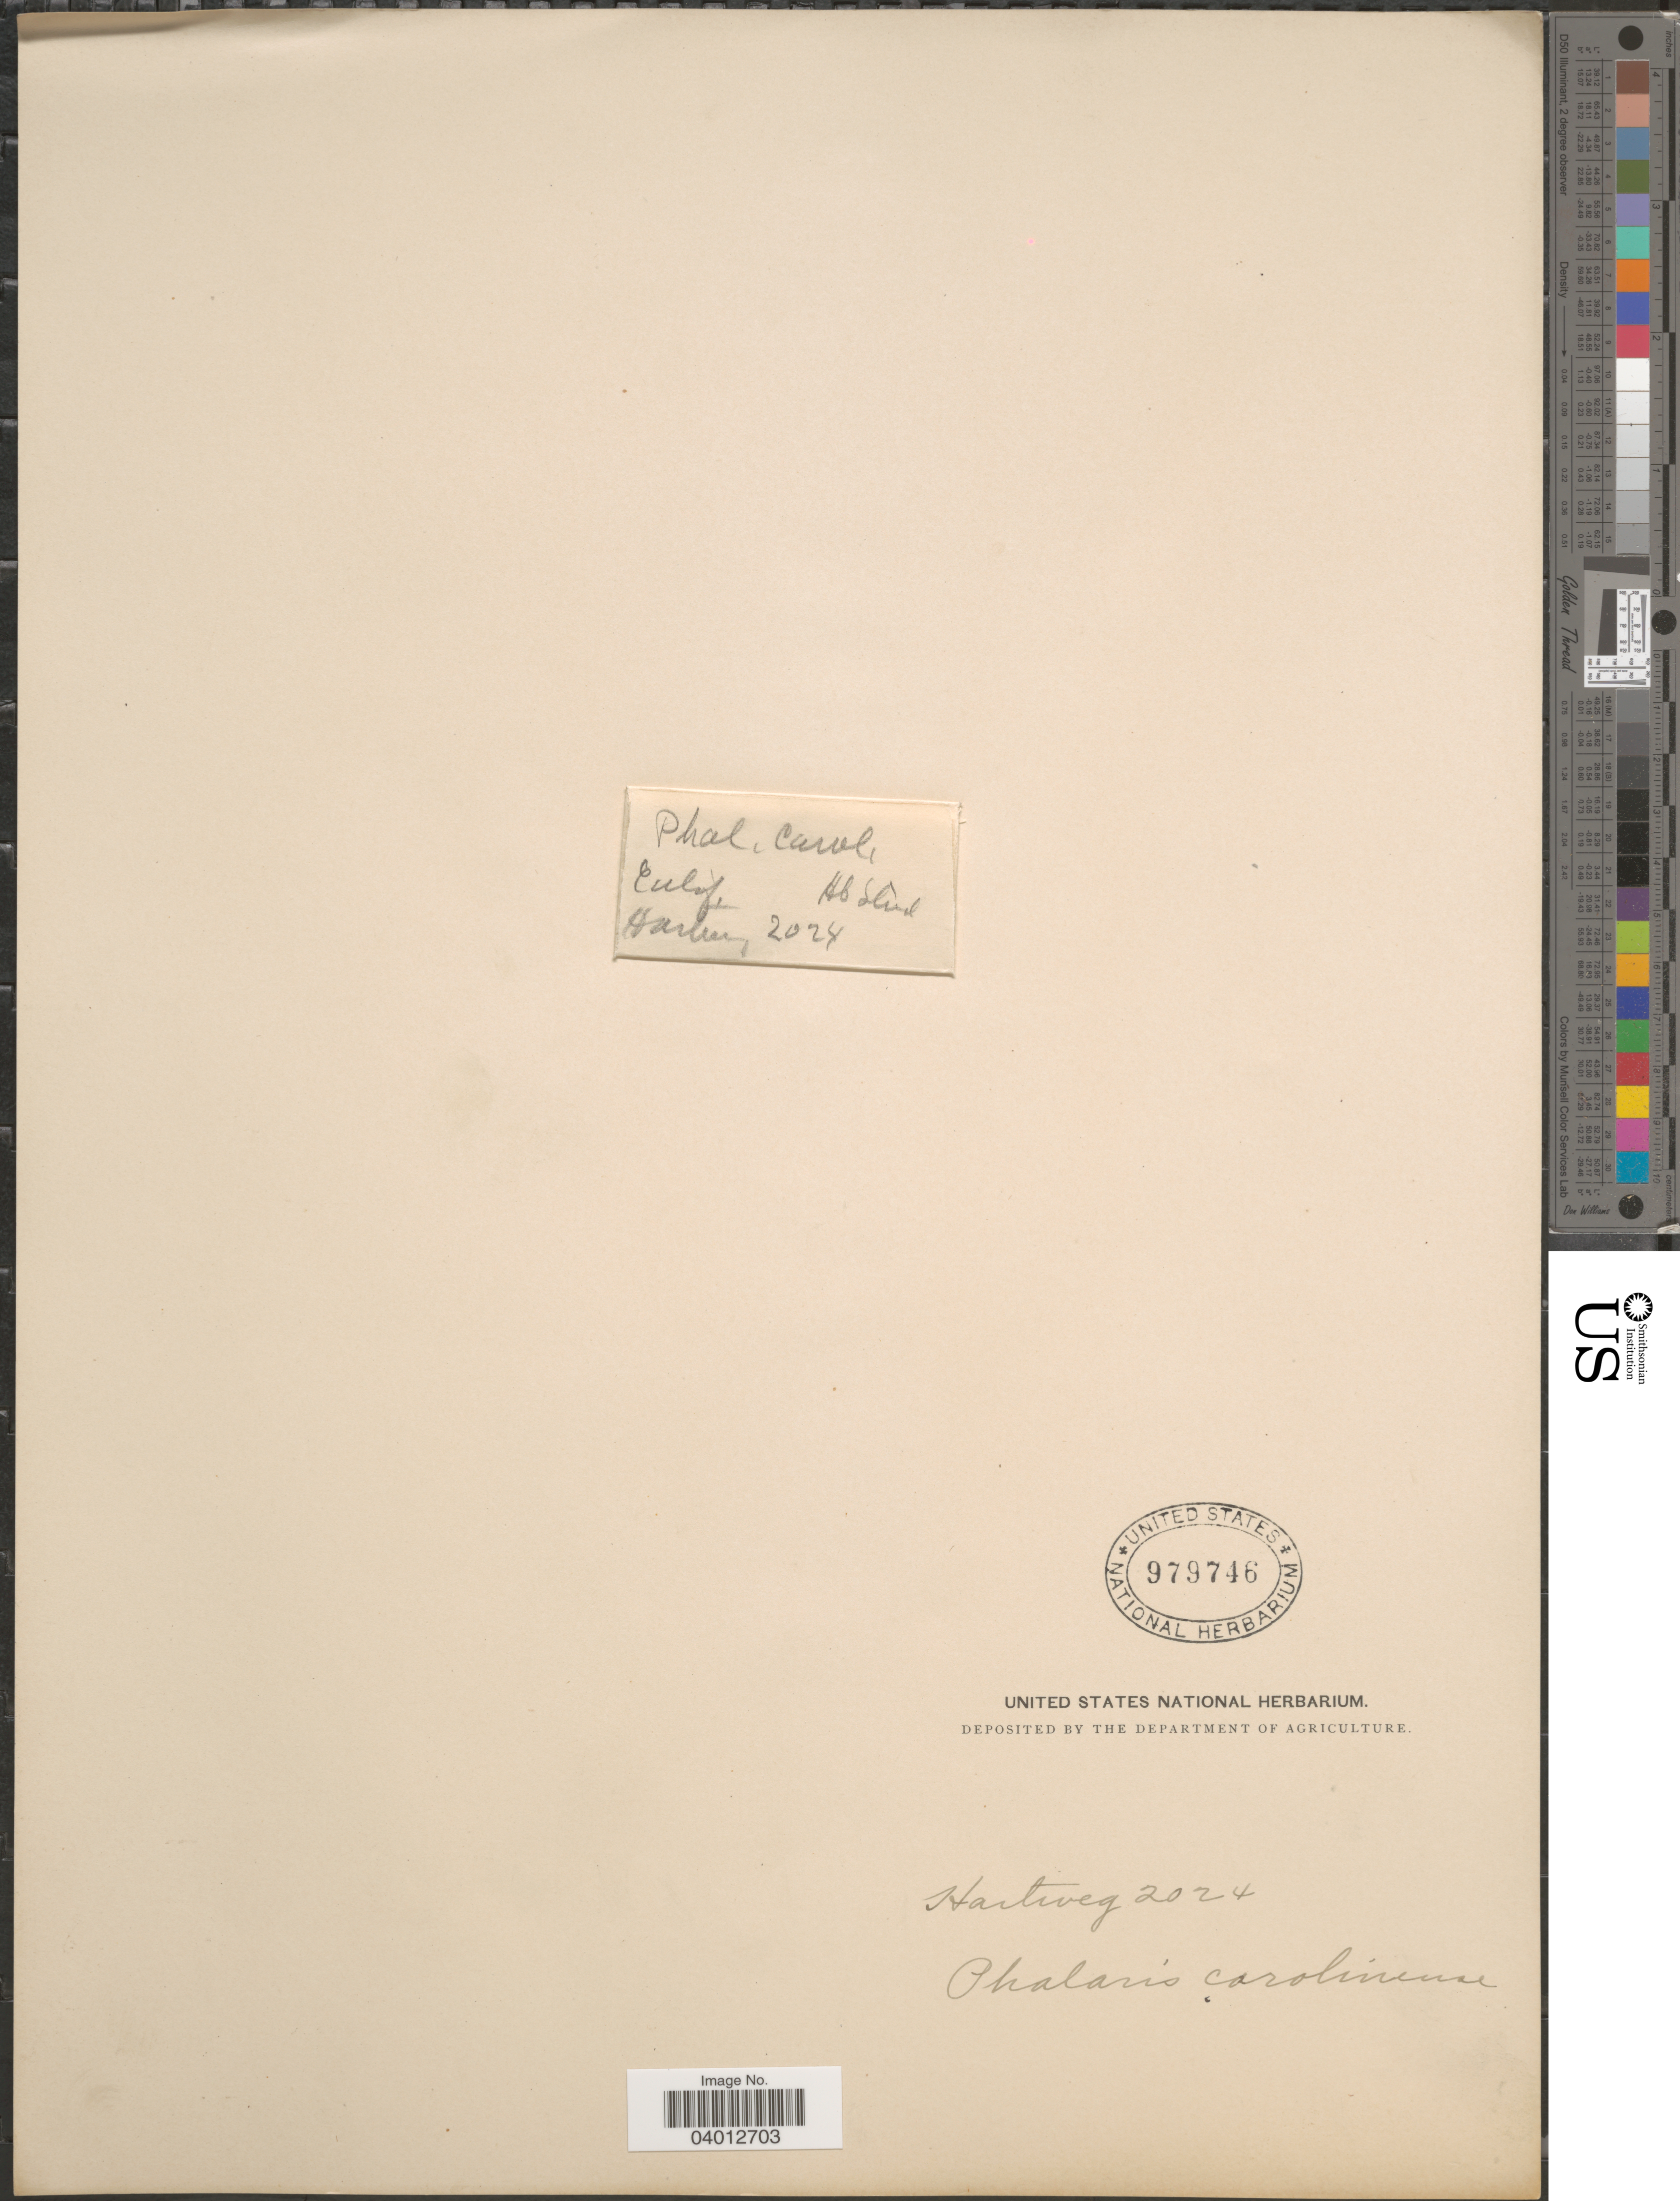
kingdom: Plantae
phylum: Tracheophyta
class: Liliopsida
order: Poales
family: Poaceae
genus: Phalaris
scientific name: Phalaris californica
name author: Hook. & Arn.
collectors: Hartweg, --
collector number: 2024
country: United States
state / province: California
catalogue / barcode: US 979746